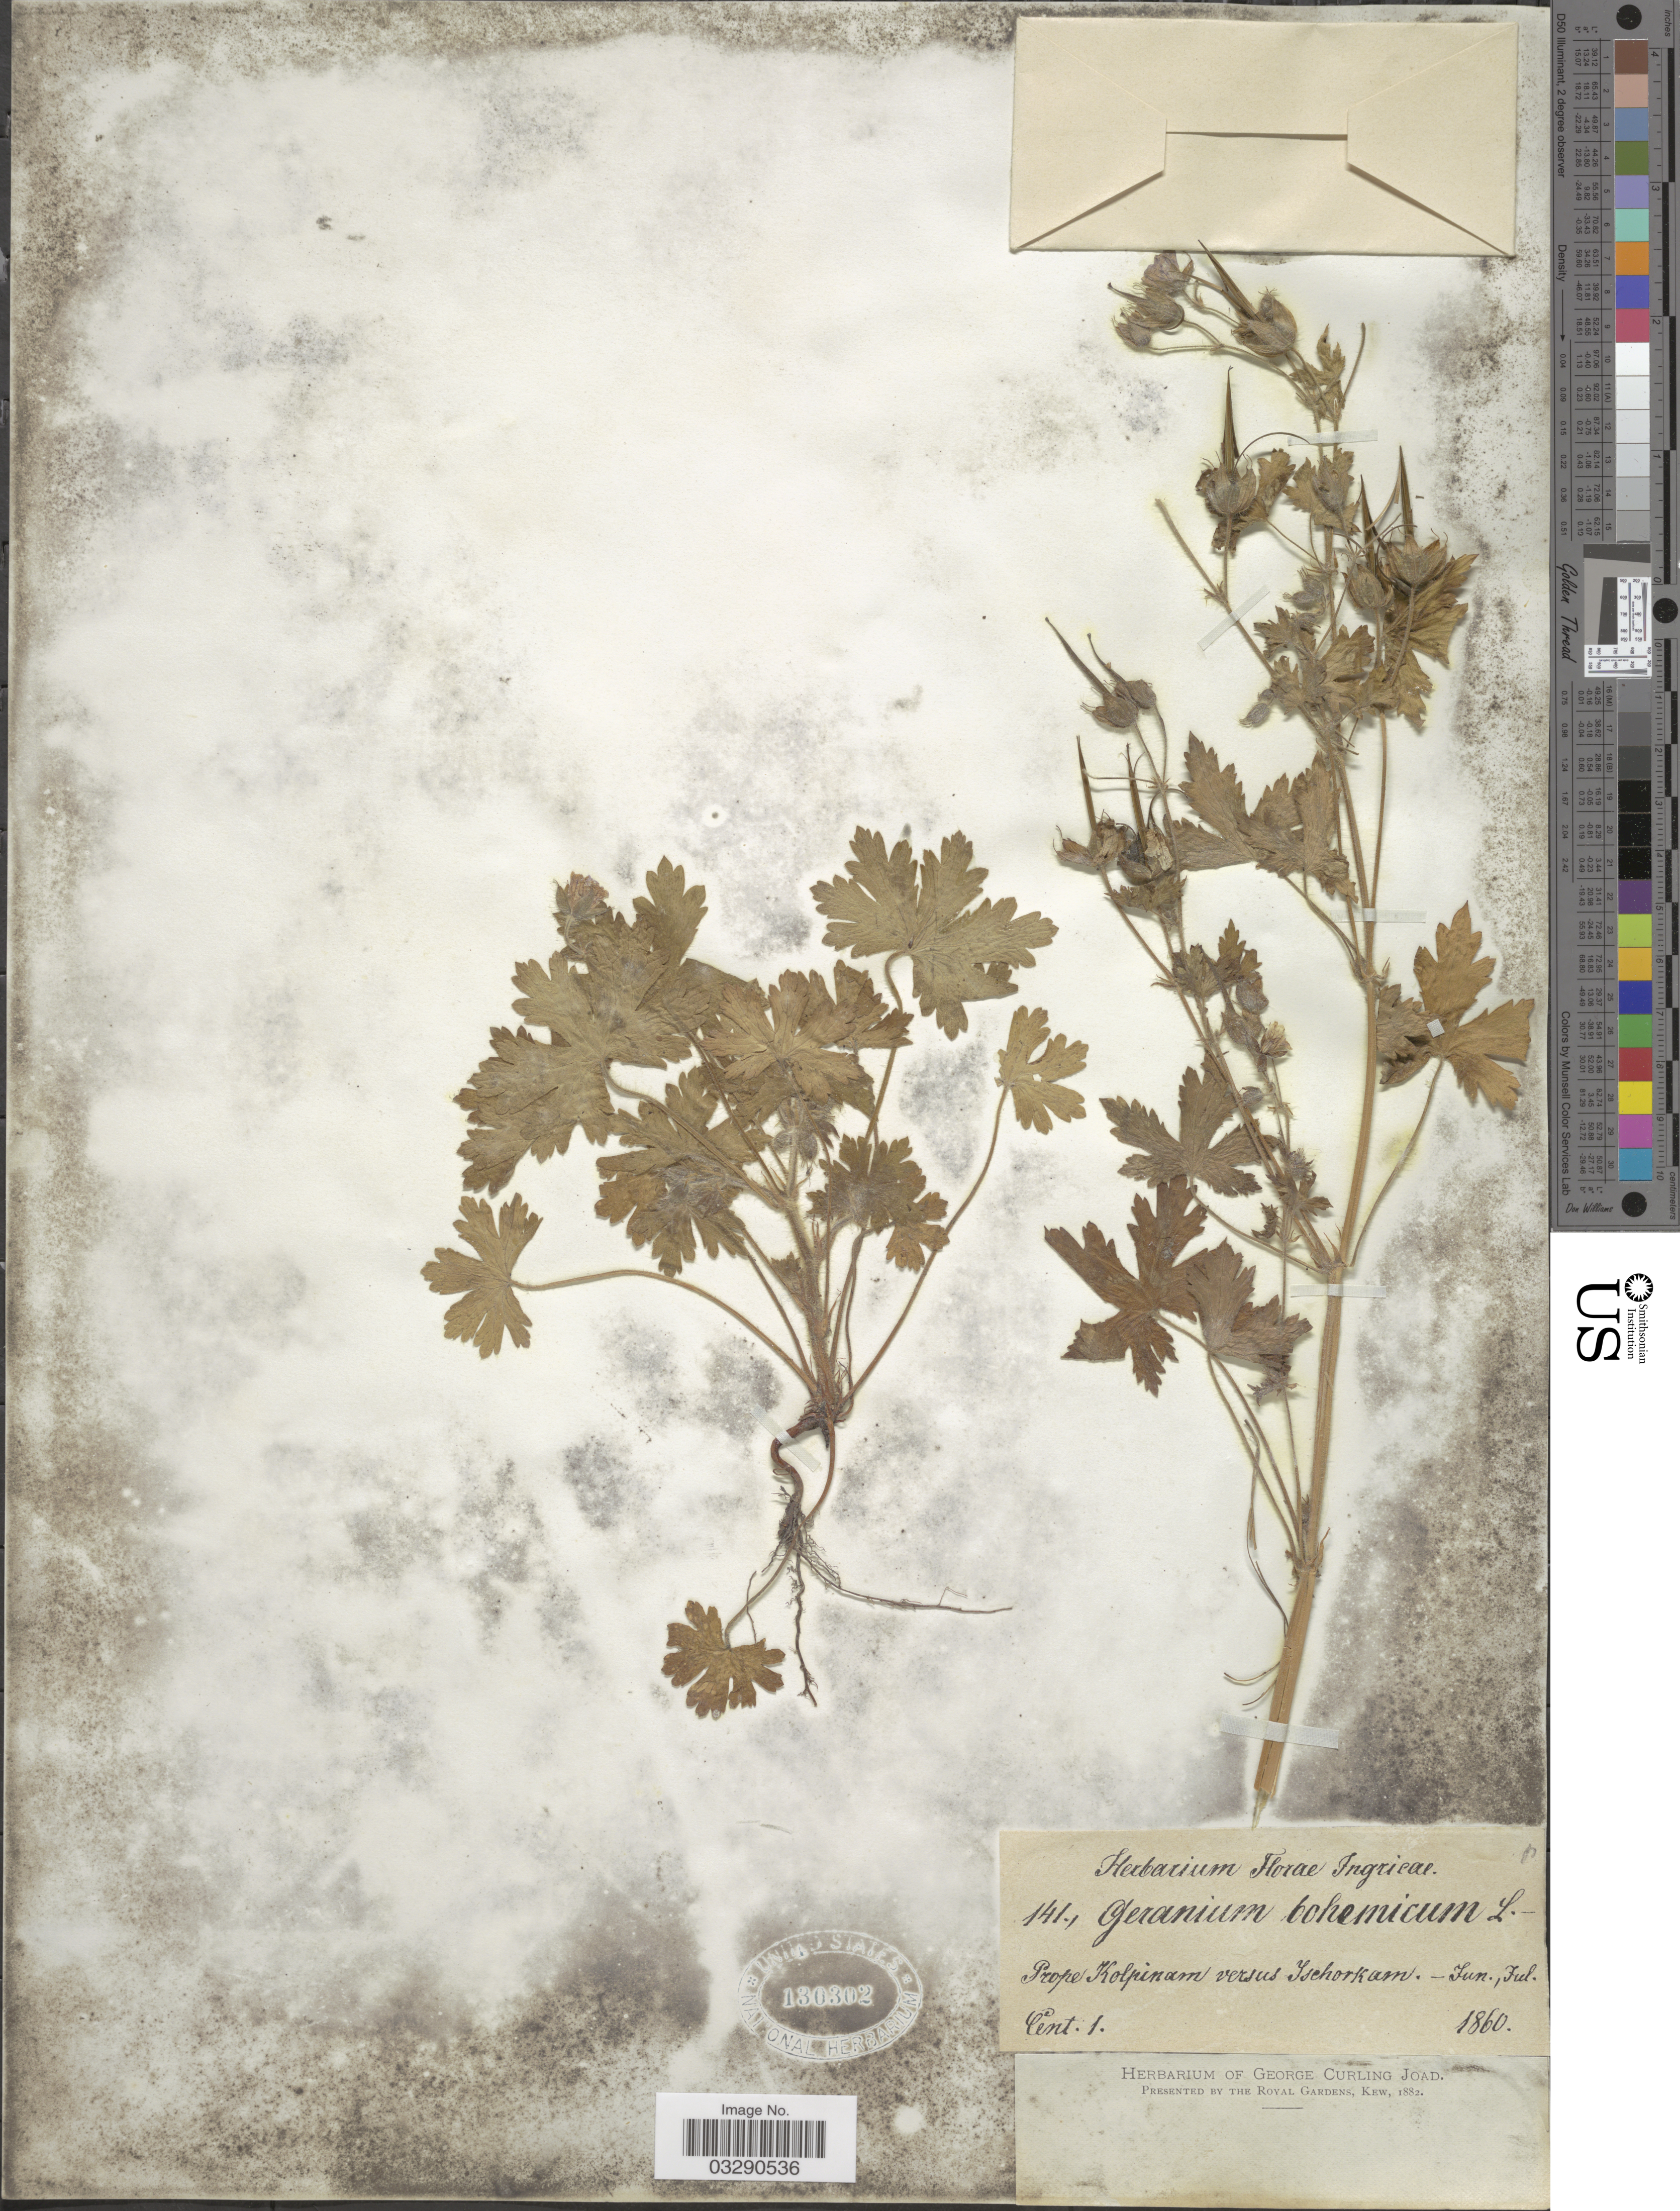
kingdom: Plantae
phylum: Tracheophyta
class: Magnoliopsida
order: Geraniales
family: Geraniaceae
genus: Geranium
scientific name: Geranium bohemicum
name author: L.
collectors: ex herb. Florae Ingricae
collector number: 141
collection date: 1860-06/1860-07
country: Finland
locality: Prope Kolpinam versus Tschorkam.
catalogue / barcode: US 130302